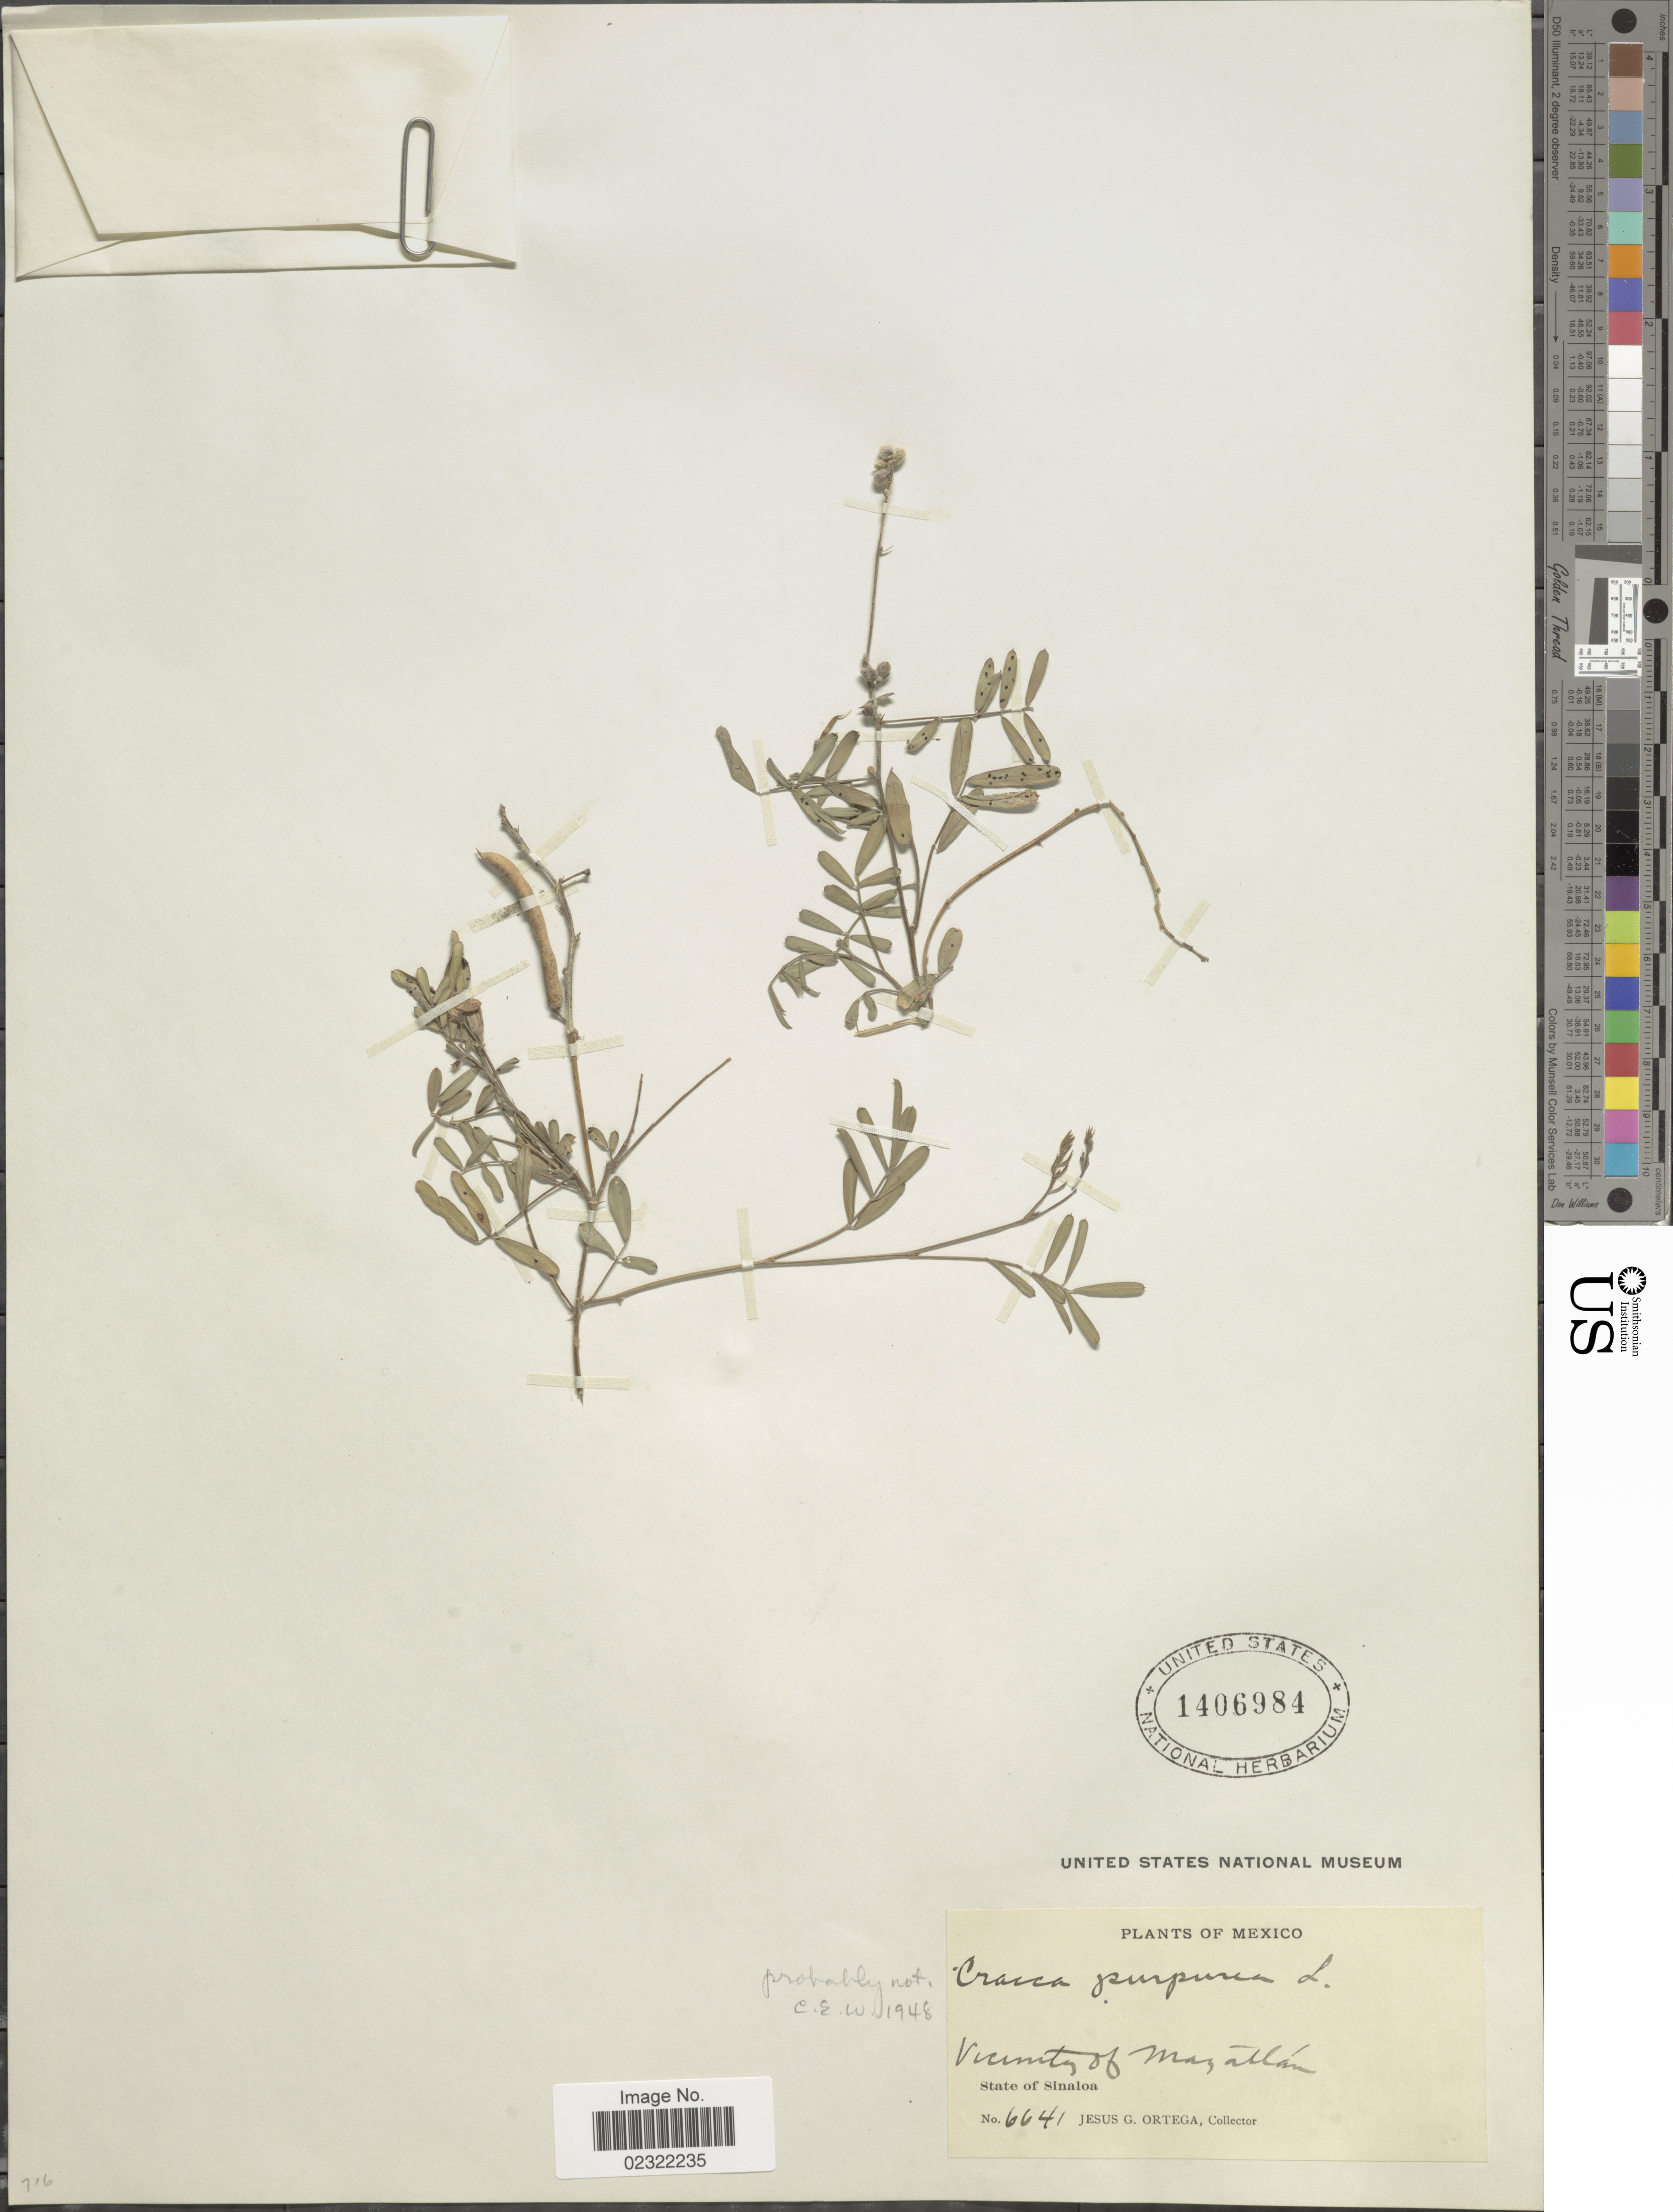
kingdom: Plantae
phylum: Tracheophyta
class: Magnoliopsida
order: Fabales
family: Fabaceae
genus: Tephrosia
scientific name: Tephrosia cinerea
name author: (L.) Pers.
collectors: J. Ortega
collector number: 6641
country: Mexico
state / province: Sinaloa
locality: State of Sinaloa. Vicinity of Mazatlan.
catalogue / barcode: US 1406984